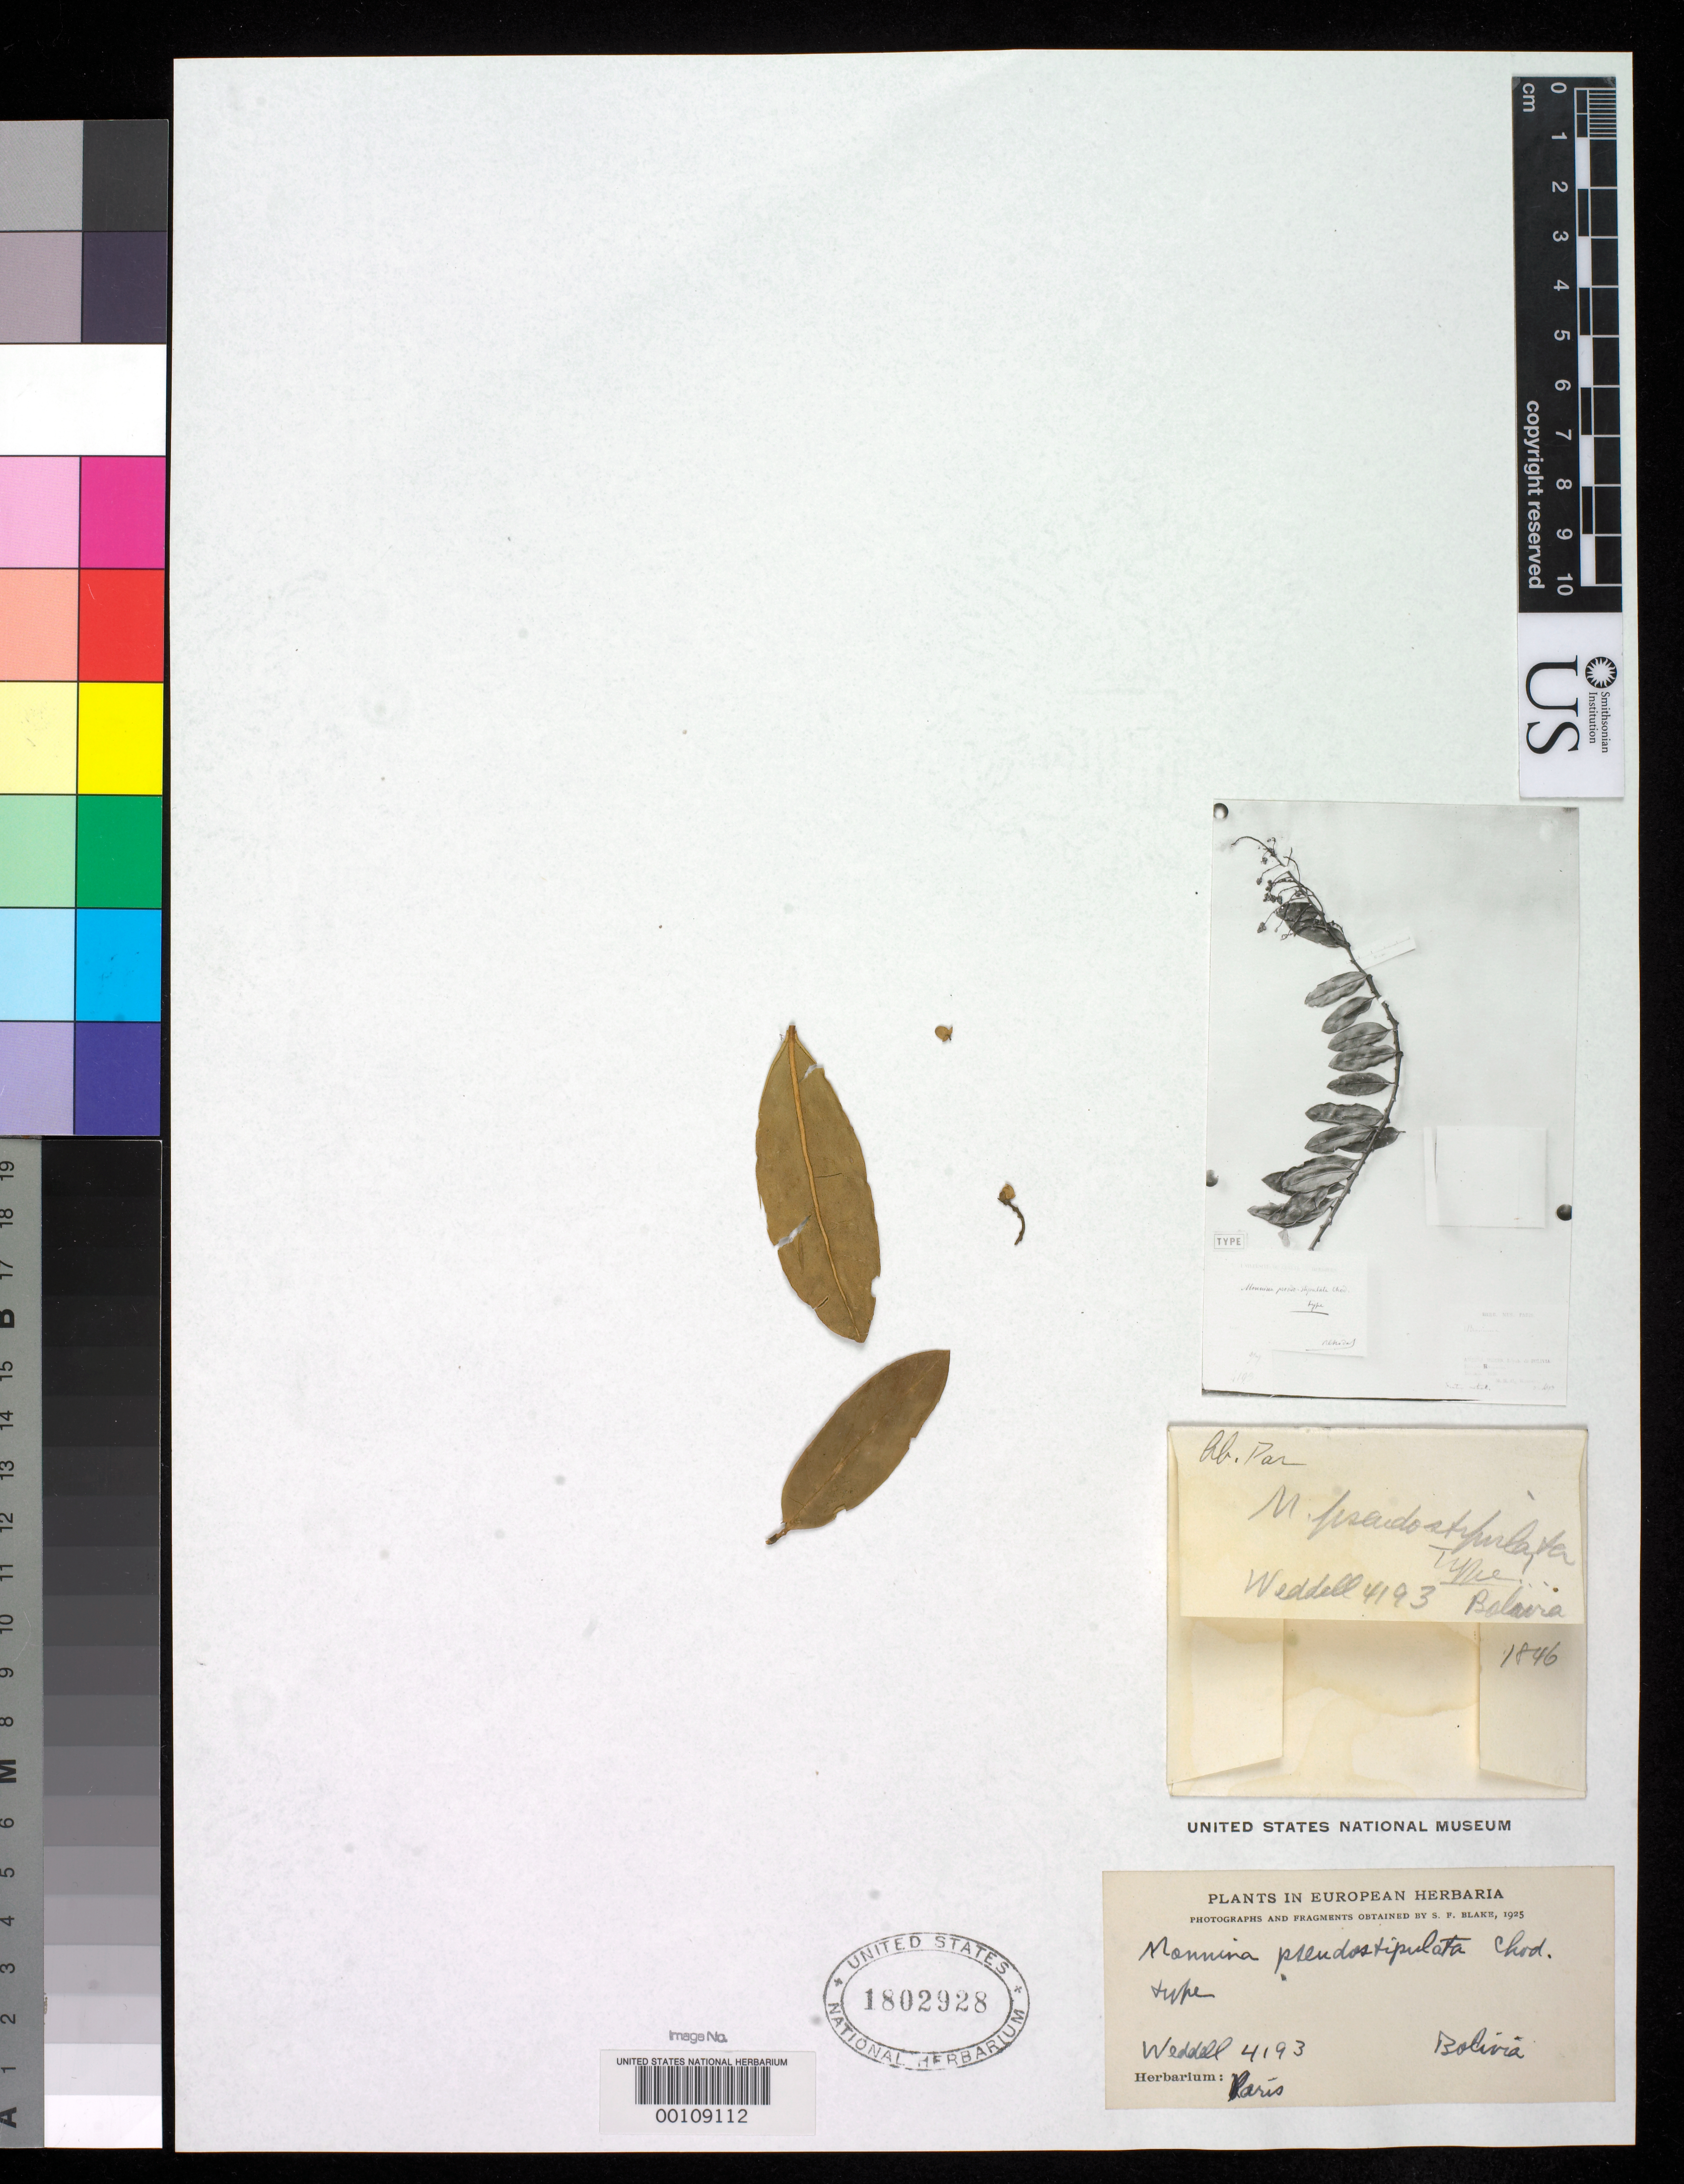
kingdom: Plantae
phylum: Tracheophyta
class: Magnoliopsida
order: Fabales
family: Polygalaceae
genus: Monnina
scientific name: Monnina pseudostipulata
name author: Chodat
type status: Isotype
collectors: H. A. Weddell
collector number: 4193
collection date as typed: Dec 1846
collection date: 1846-12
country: Bolivia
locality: Enquisivi.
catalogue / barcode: US 1802928